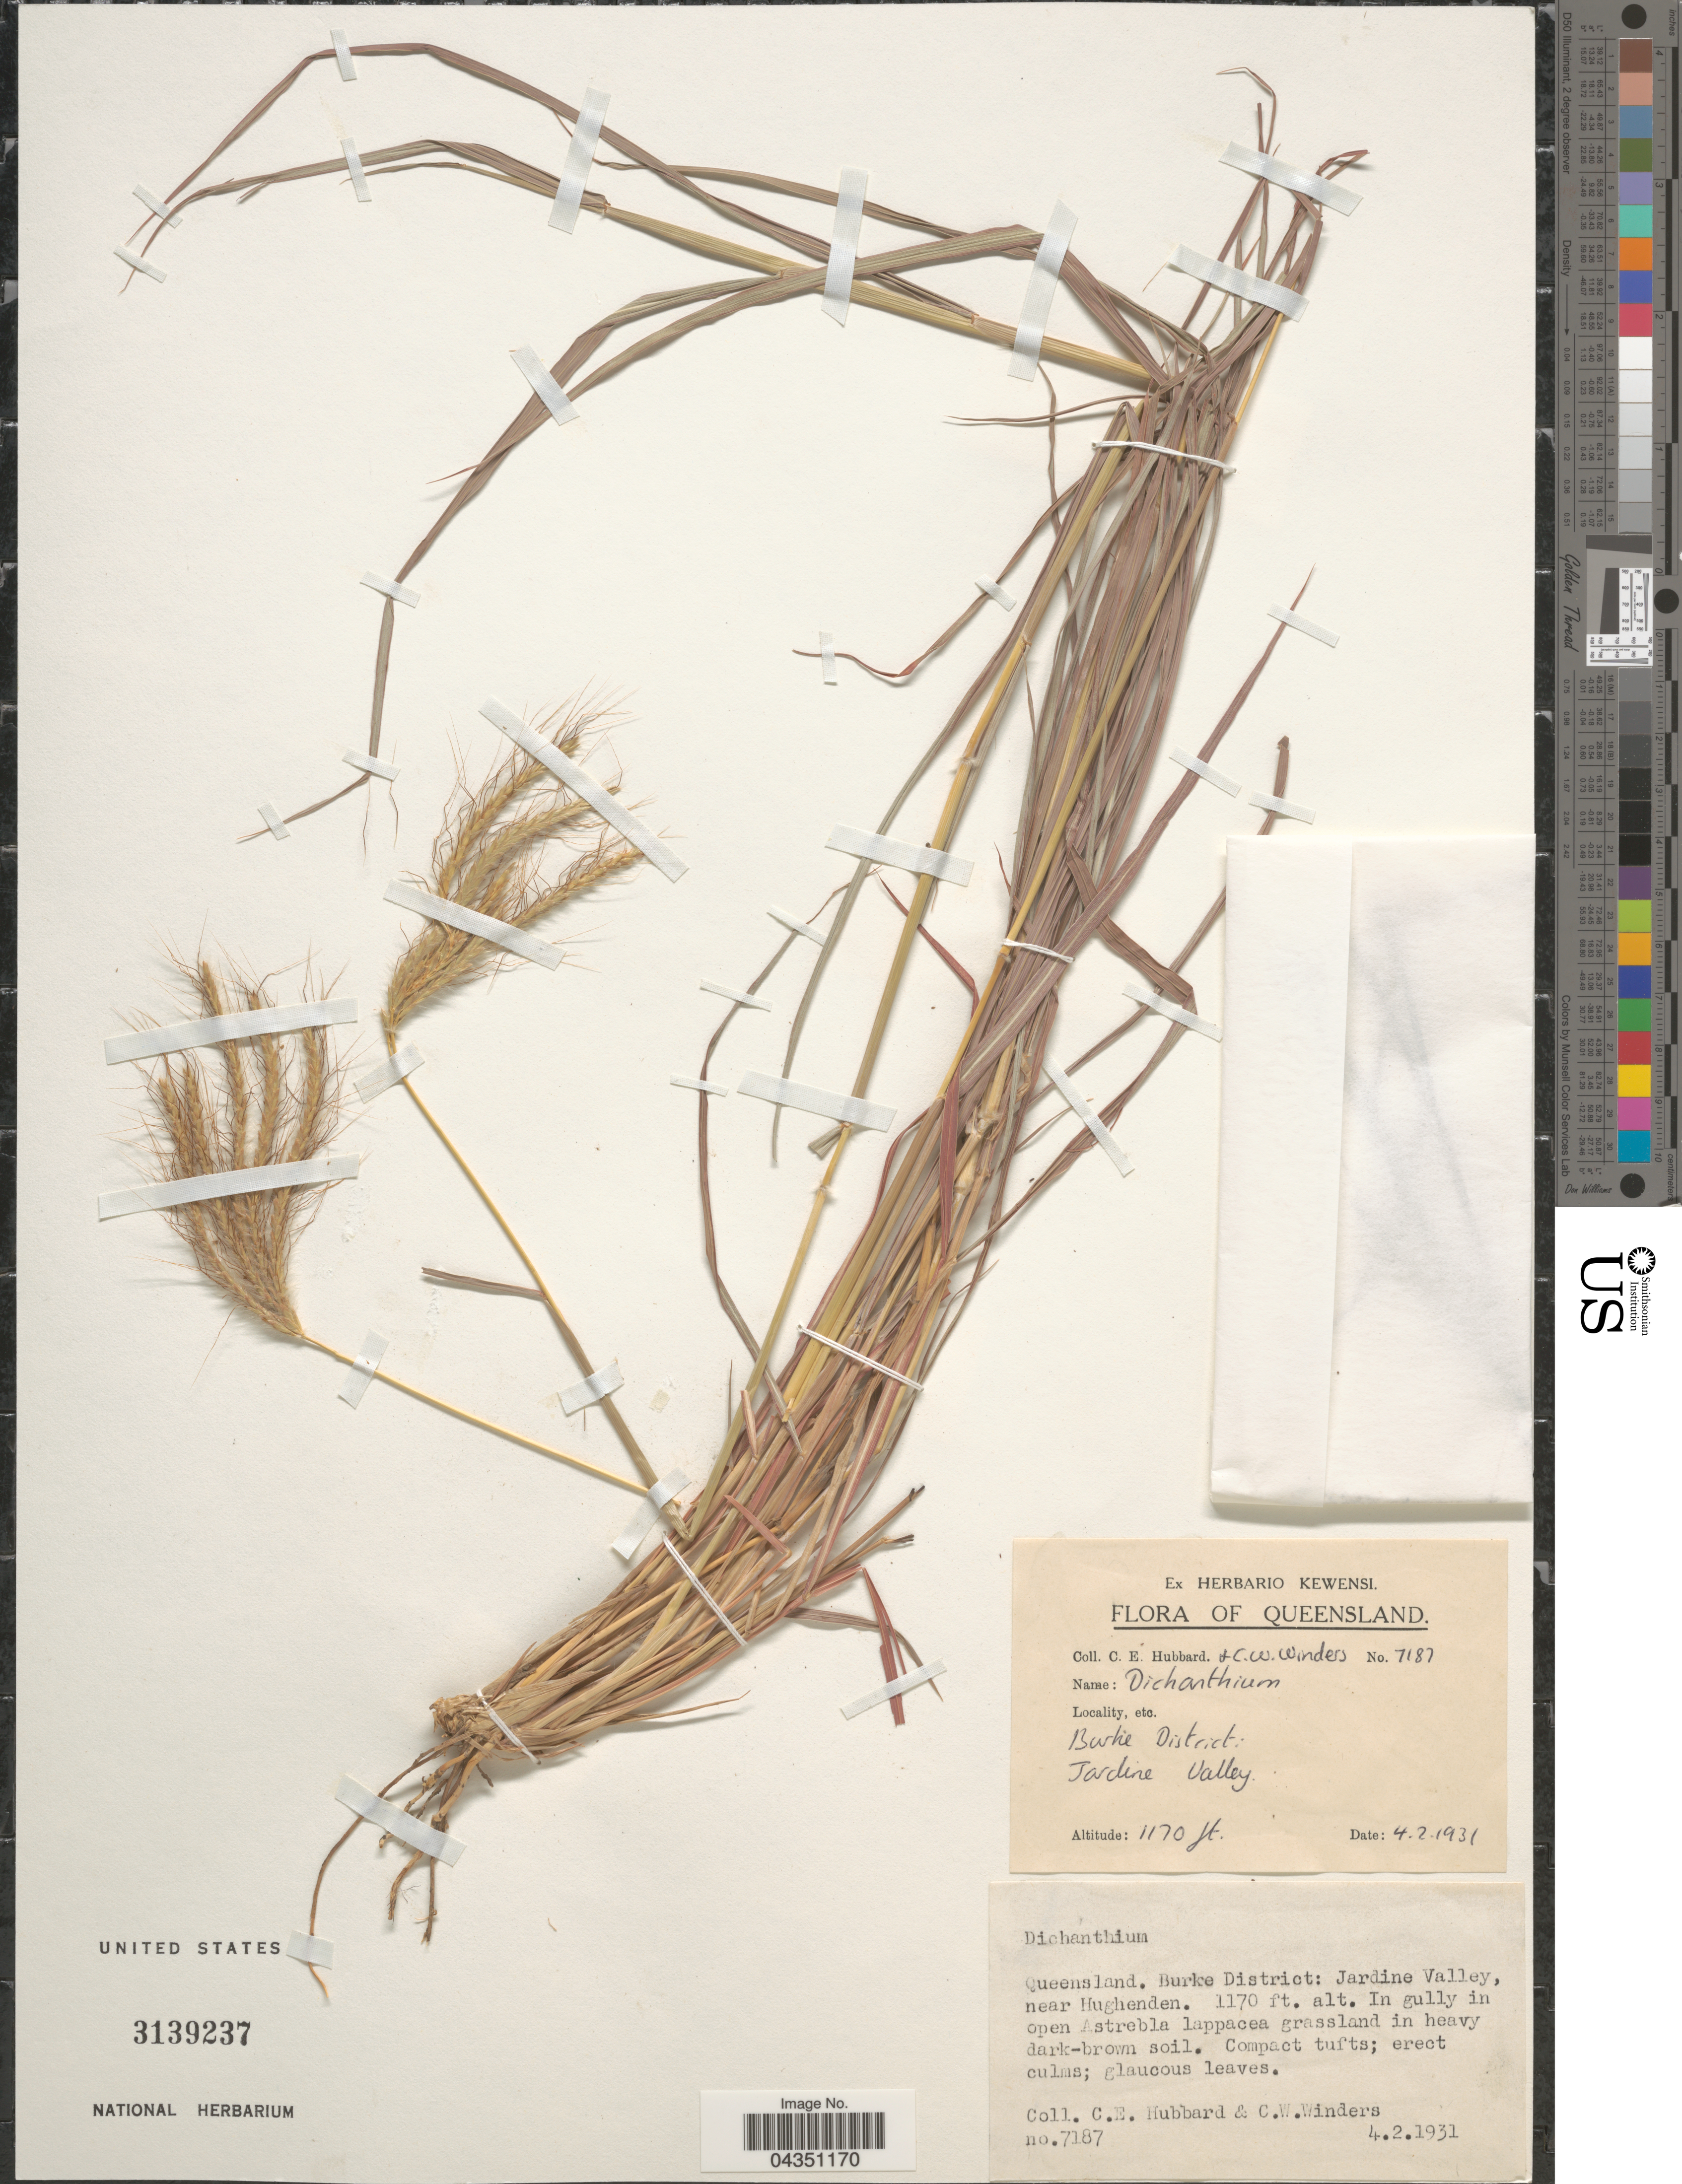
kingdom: Plantae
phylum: Tracheophyta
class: Liliopsida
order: Poales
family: Poaceae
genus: Dichanthium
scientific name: Dichanthium sp.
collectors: C. E. Hubbard & C. Winders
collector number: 7187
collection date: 1931-02-04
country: Australia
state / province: Queensland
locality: Burke District: Jardine Valley, near Hughenden.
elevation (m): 357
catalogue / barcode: US 3139237